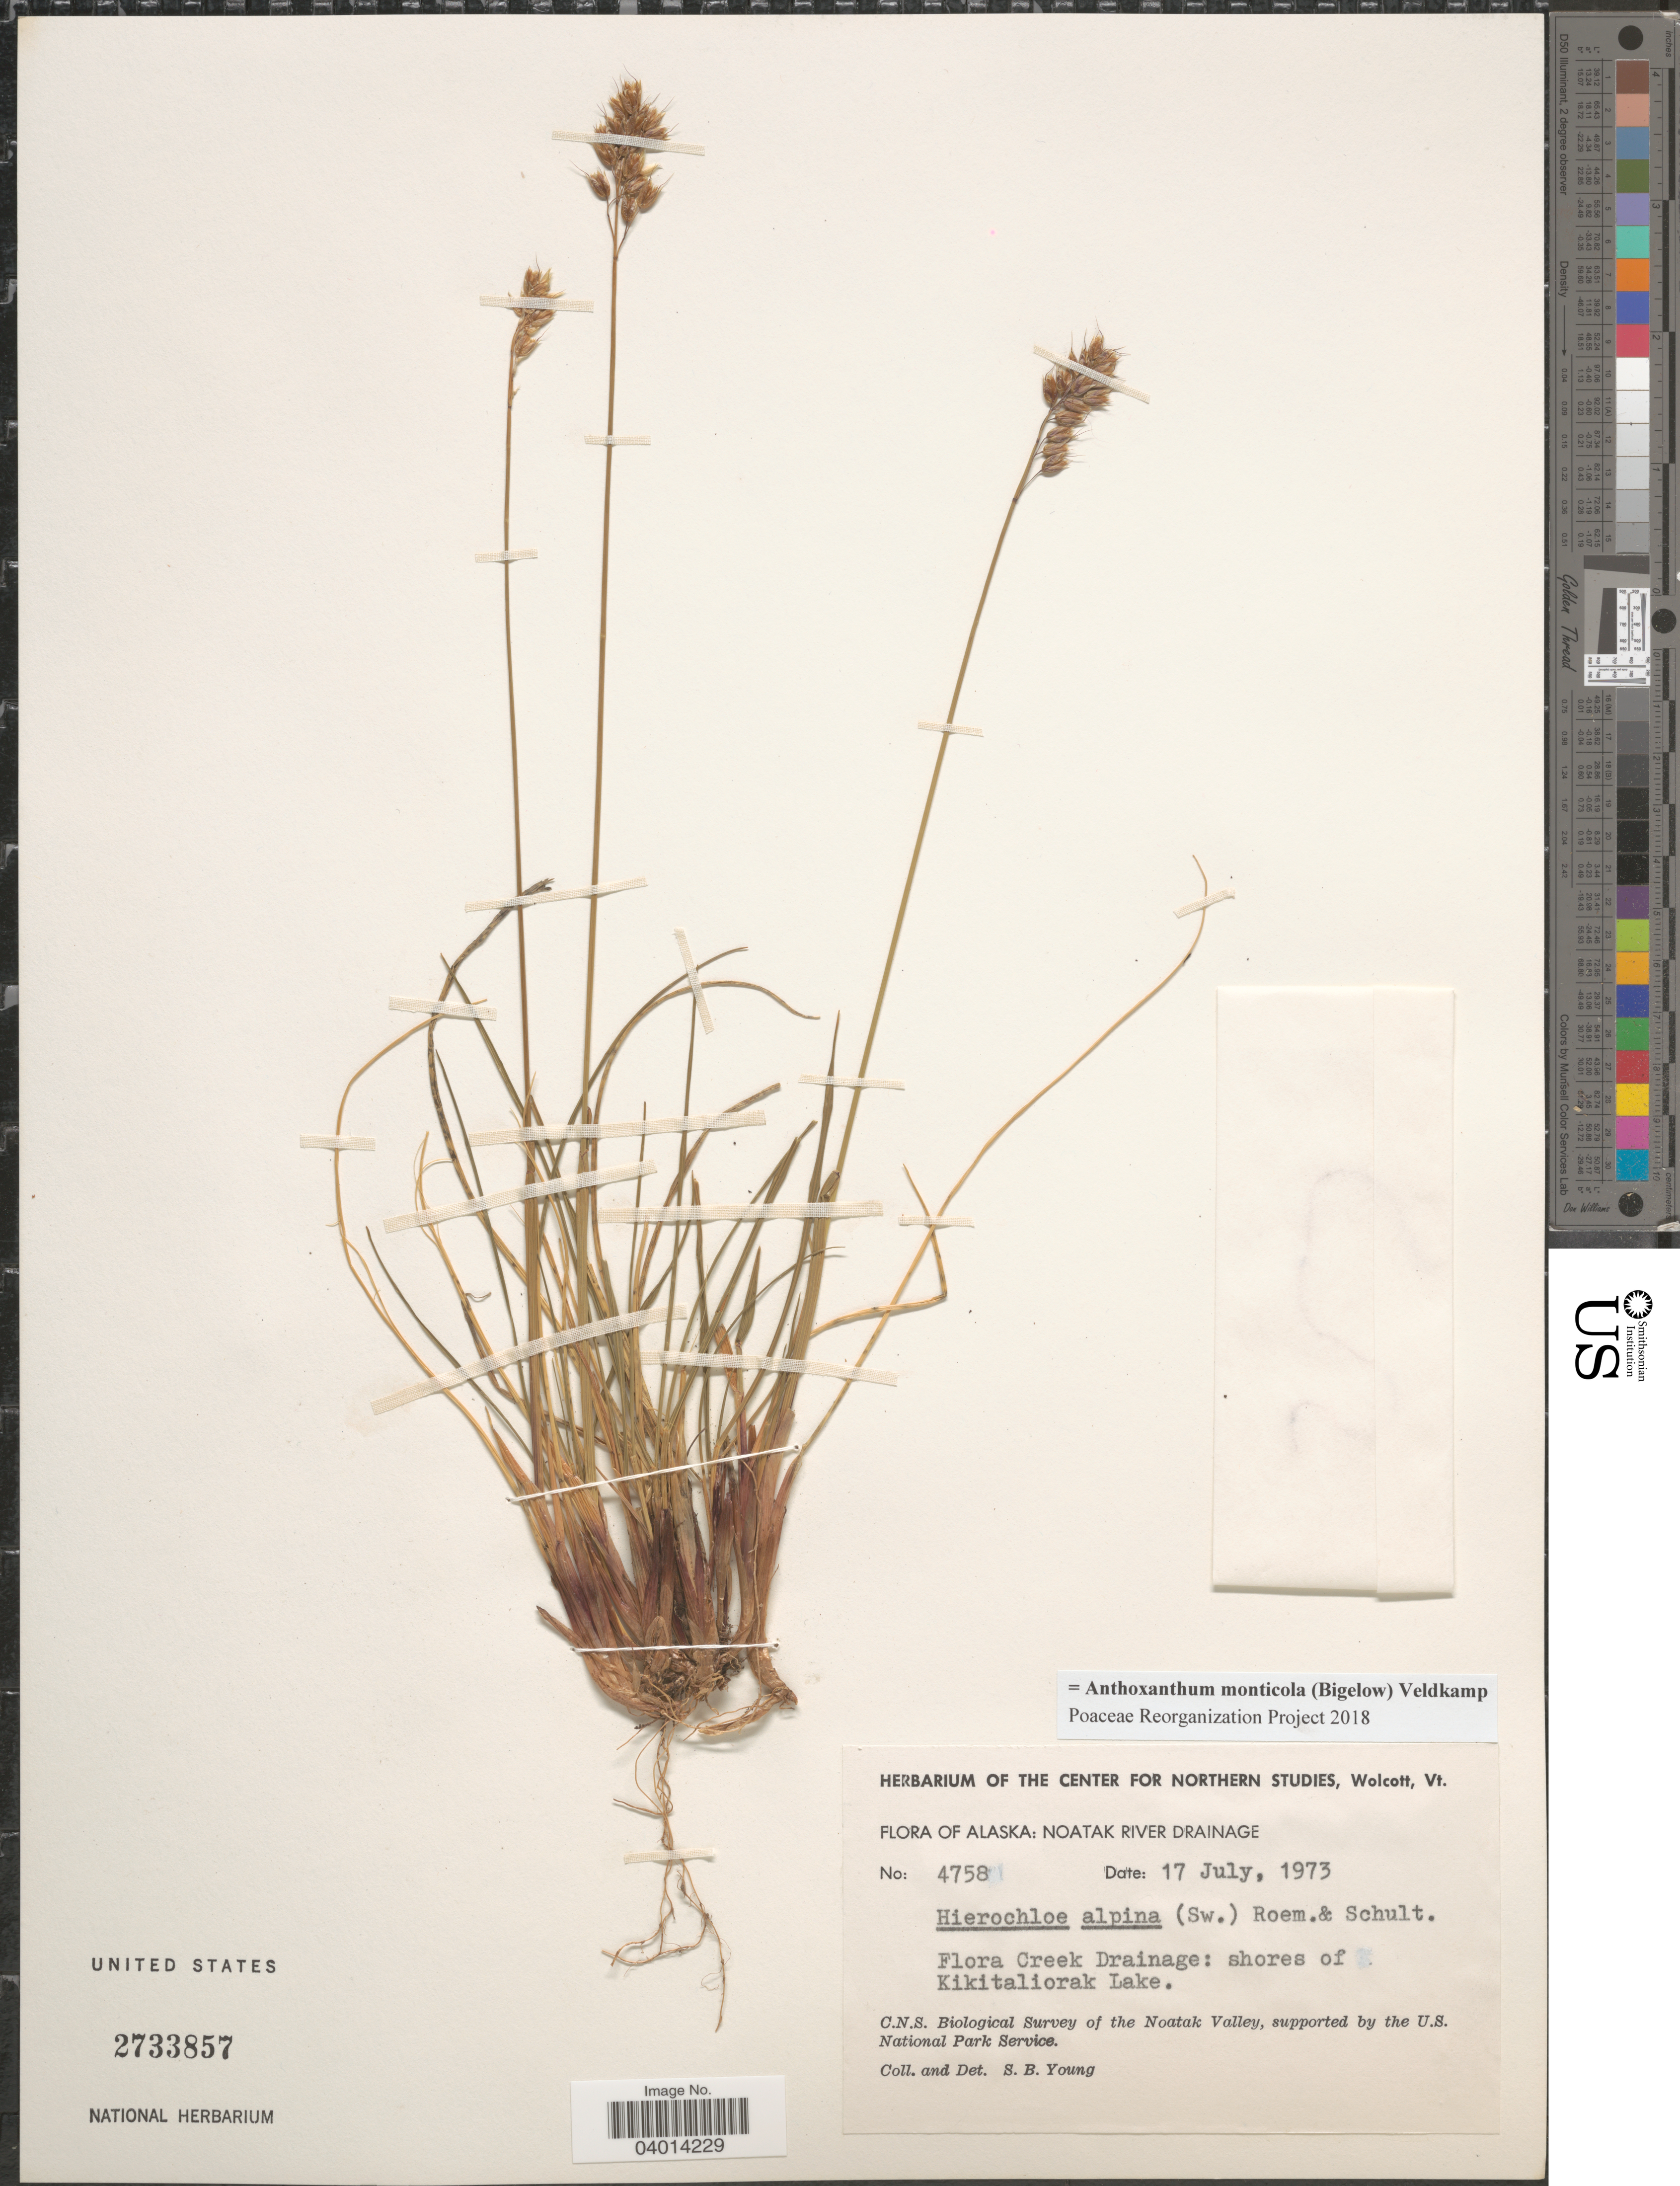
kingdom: Plantae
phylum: Tracheophyta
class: Liliopsida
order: Poales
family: Poaceae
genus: Anthoxanthum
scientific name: Anthoxanthum monticola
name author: (Bigelow) Veldkamp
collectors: S. Young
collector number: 4758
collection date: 1973-07-17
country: United States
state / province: Alaska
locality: Noatak River Drainage. Flora Creek Drainage: shores of Kikitaliorak Lake.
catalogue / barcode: US 2733857